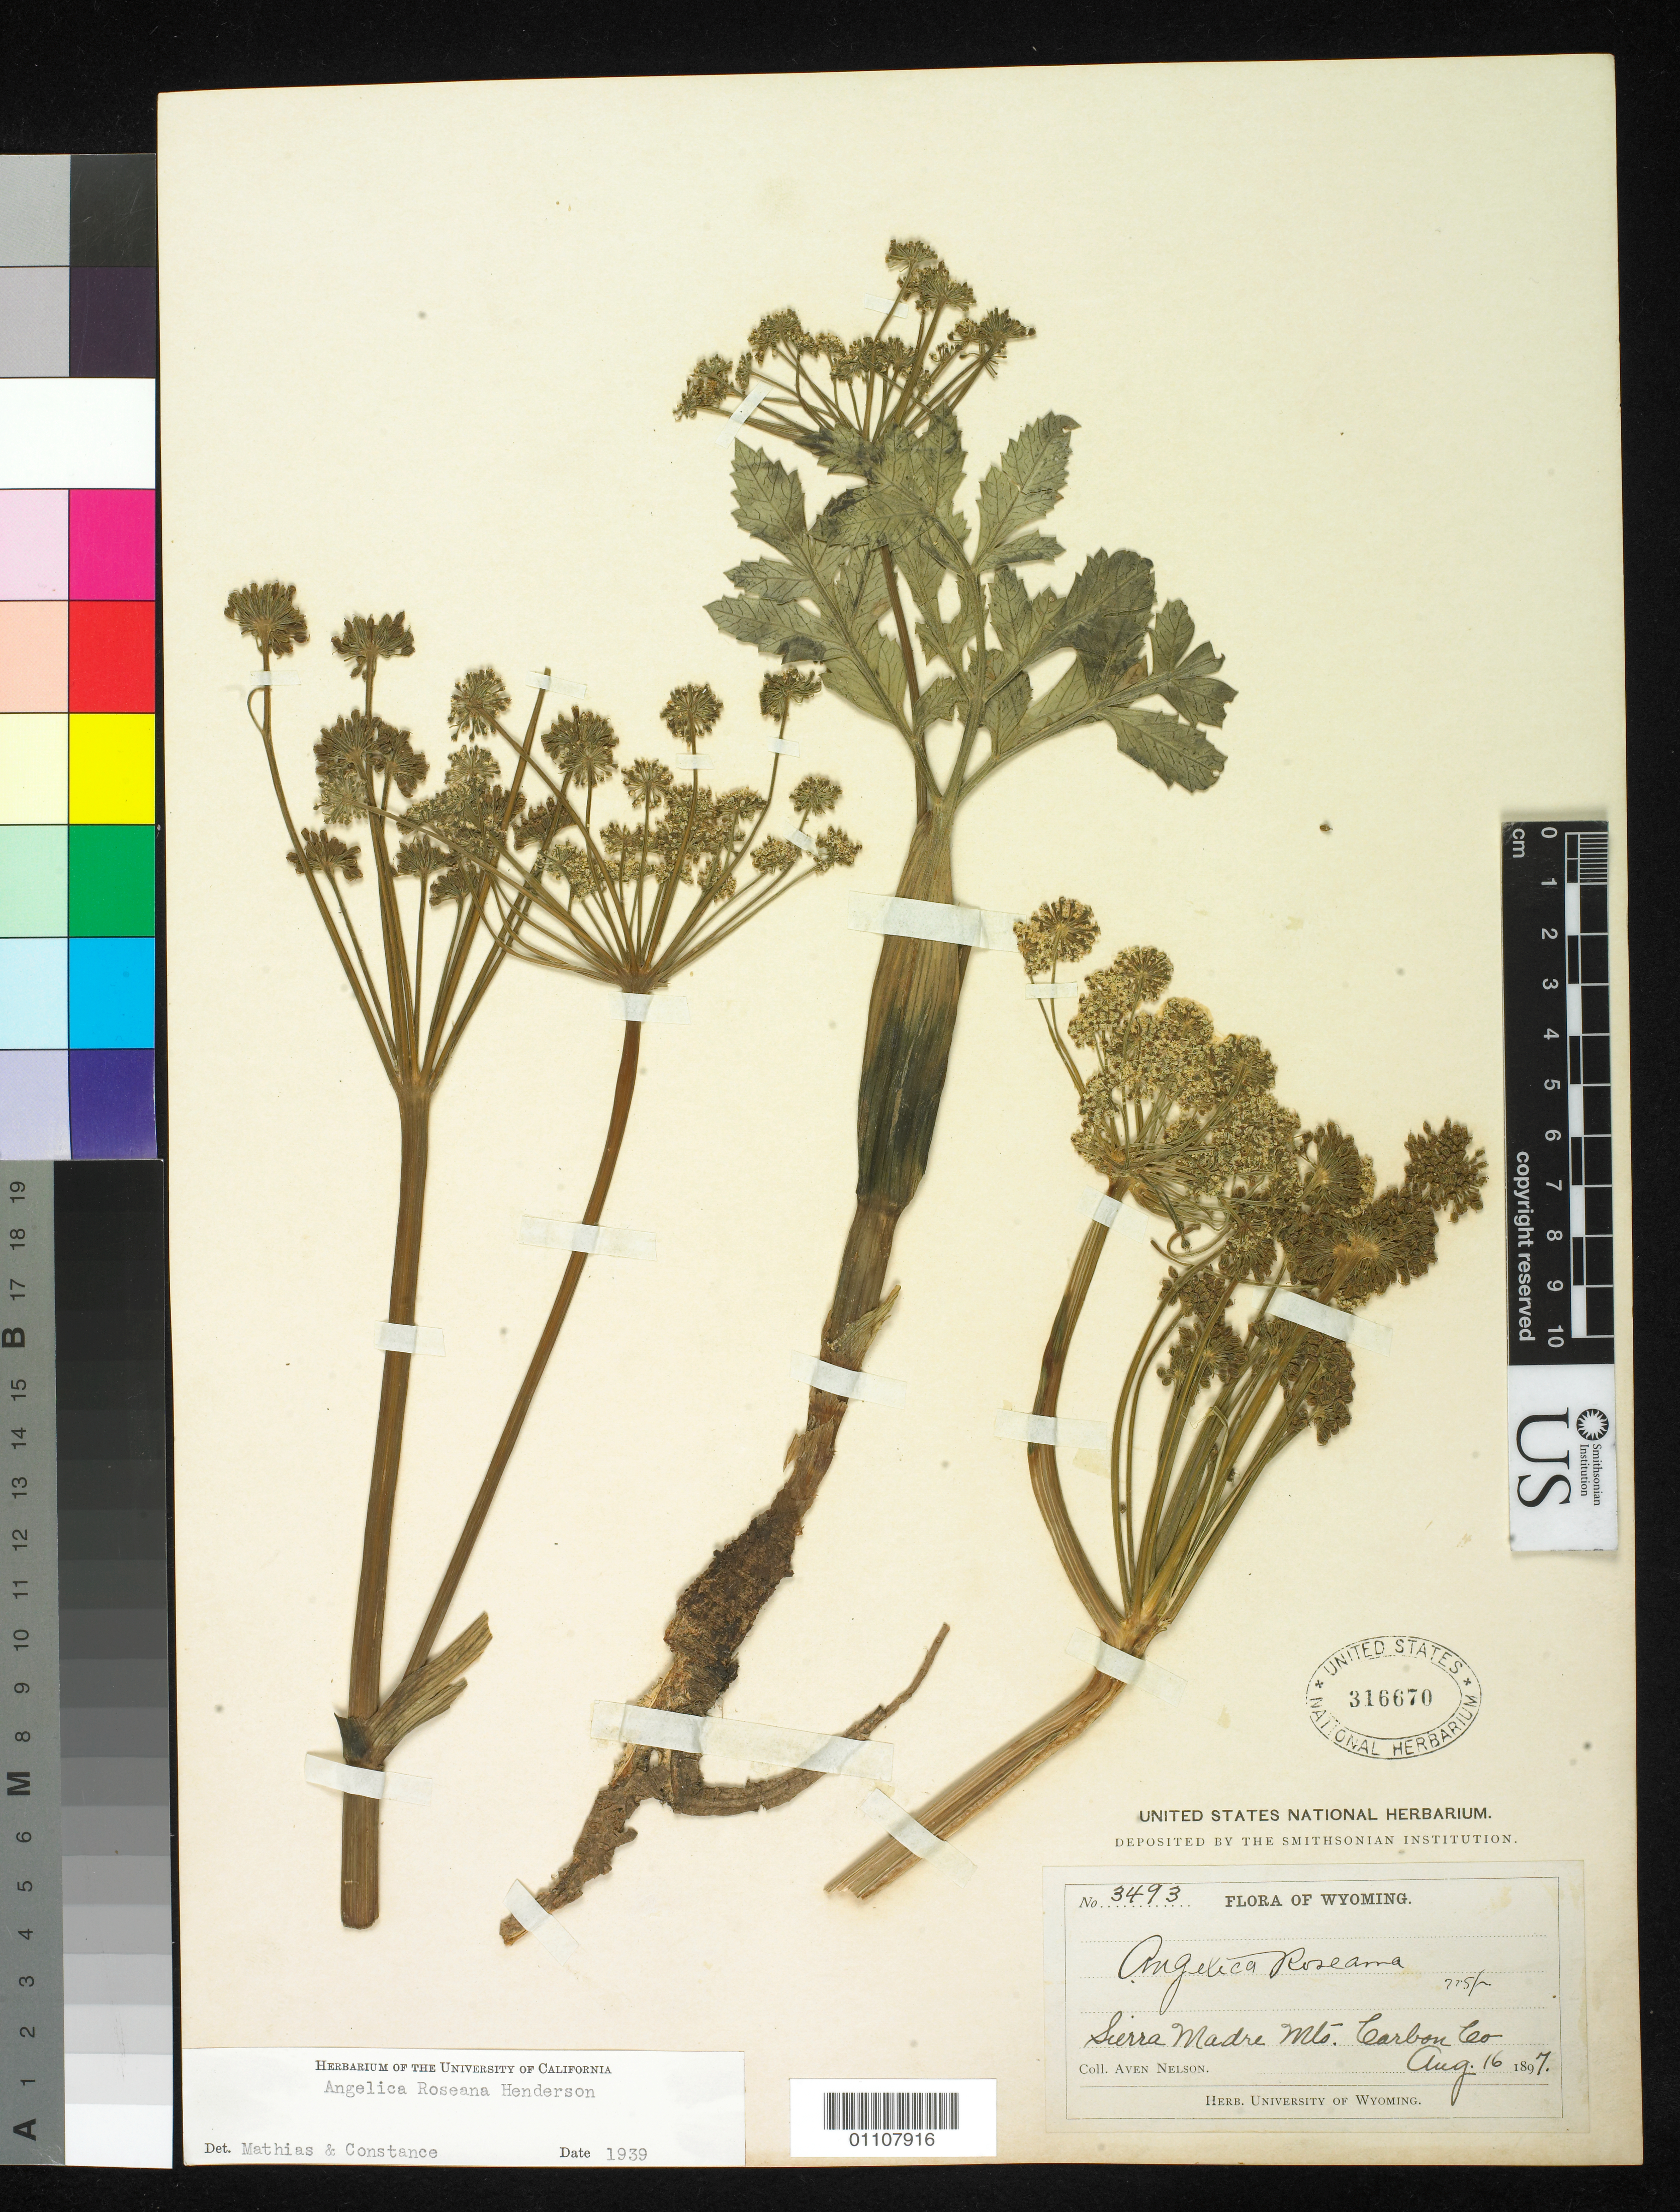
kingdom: Plantae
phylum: Tracheophyta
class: Magnoliopsida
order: Apiales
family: Apiaceae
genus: Angelica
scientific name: Angelica roseana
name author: L.F. Hend.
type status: Syntype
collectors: A. Nelson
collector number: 3493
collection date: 1897-08-16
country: United States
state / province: Wyoming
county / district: Carbon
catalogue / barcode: US 316670